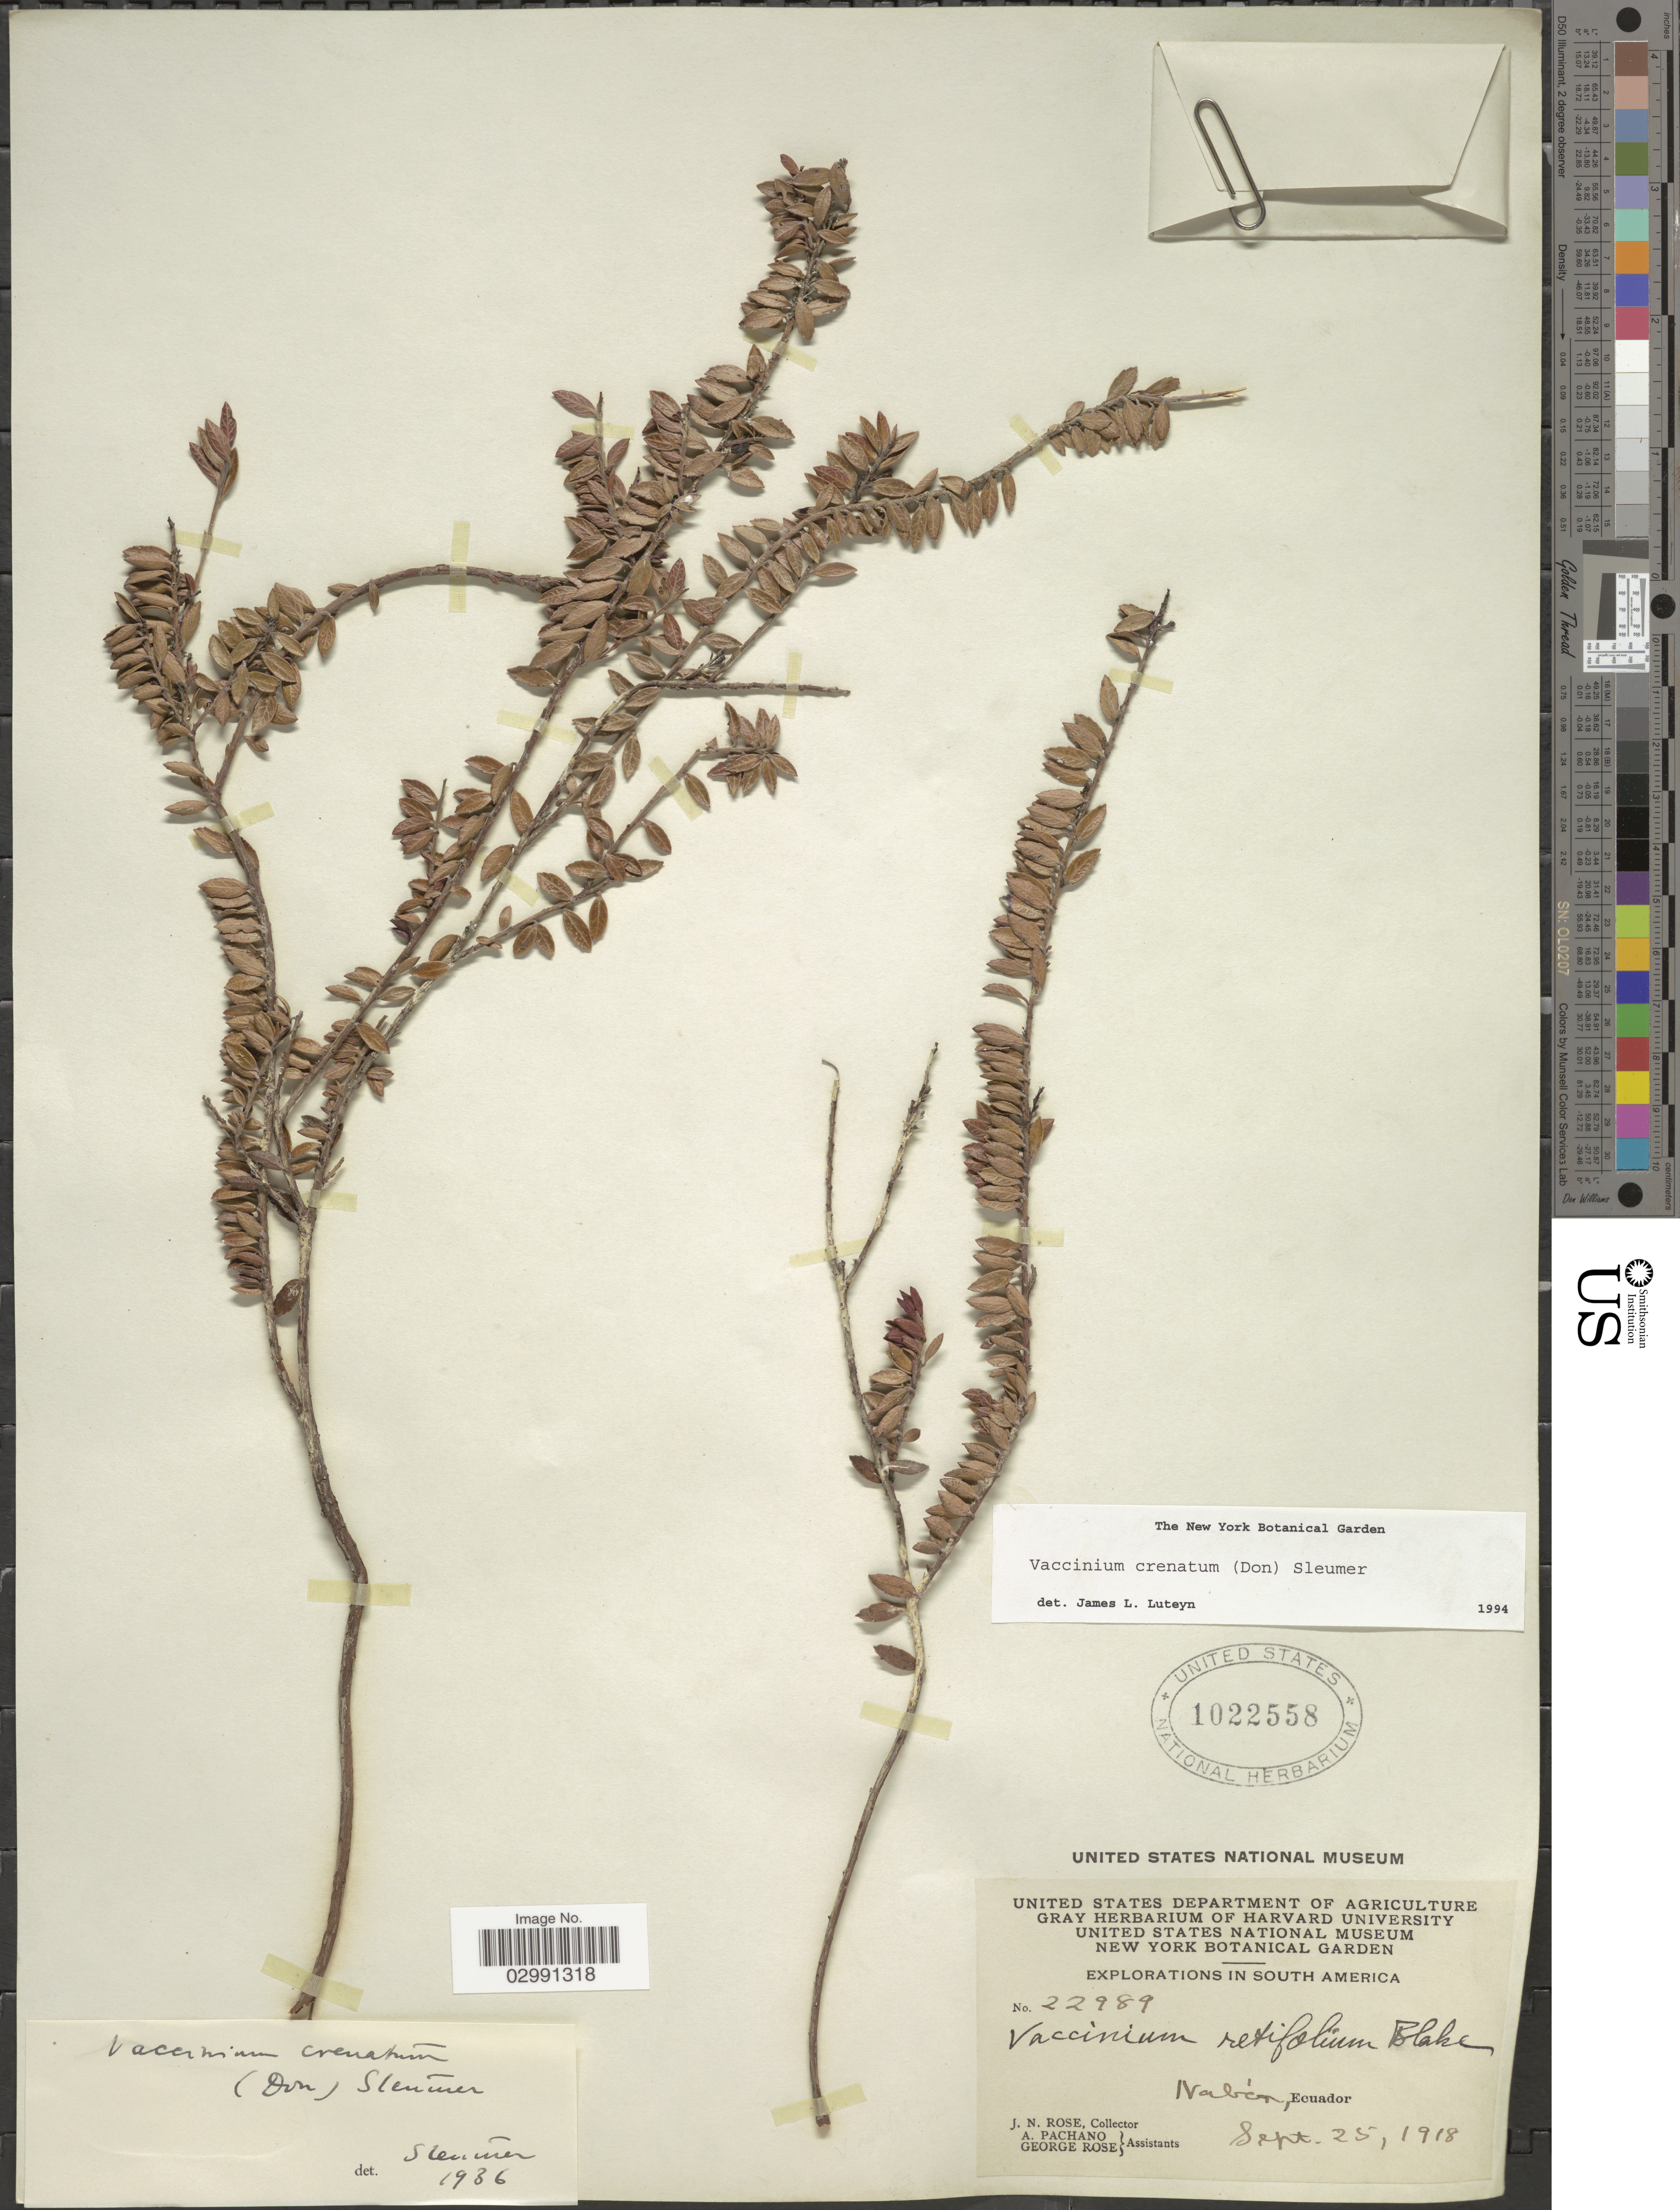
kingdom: Plantae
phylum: Tracheophyta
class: Magnoliopsida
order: Ericales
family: Ericaceae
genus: Vaccinium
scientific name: Vaccinium crenatum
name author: (G. Don) Sleumer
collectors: J. N. Rose, A. Pachano & G. Rose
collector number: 22989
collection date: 1918-09-25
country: Ecuador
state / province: Azuay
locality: Nabón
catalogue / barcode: US 1022558